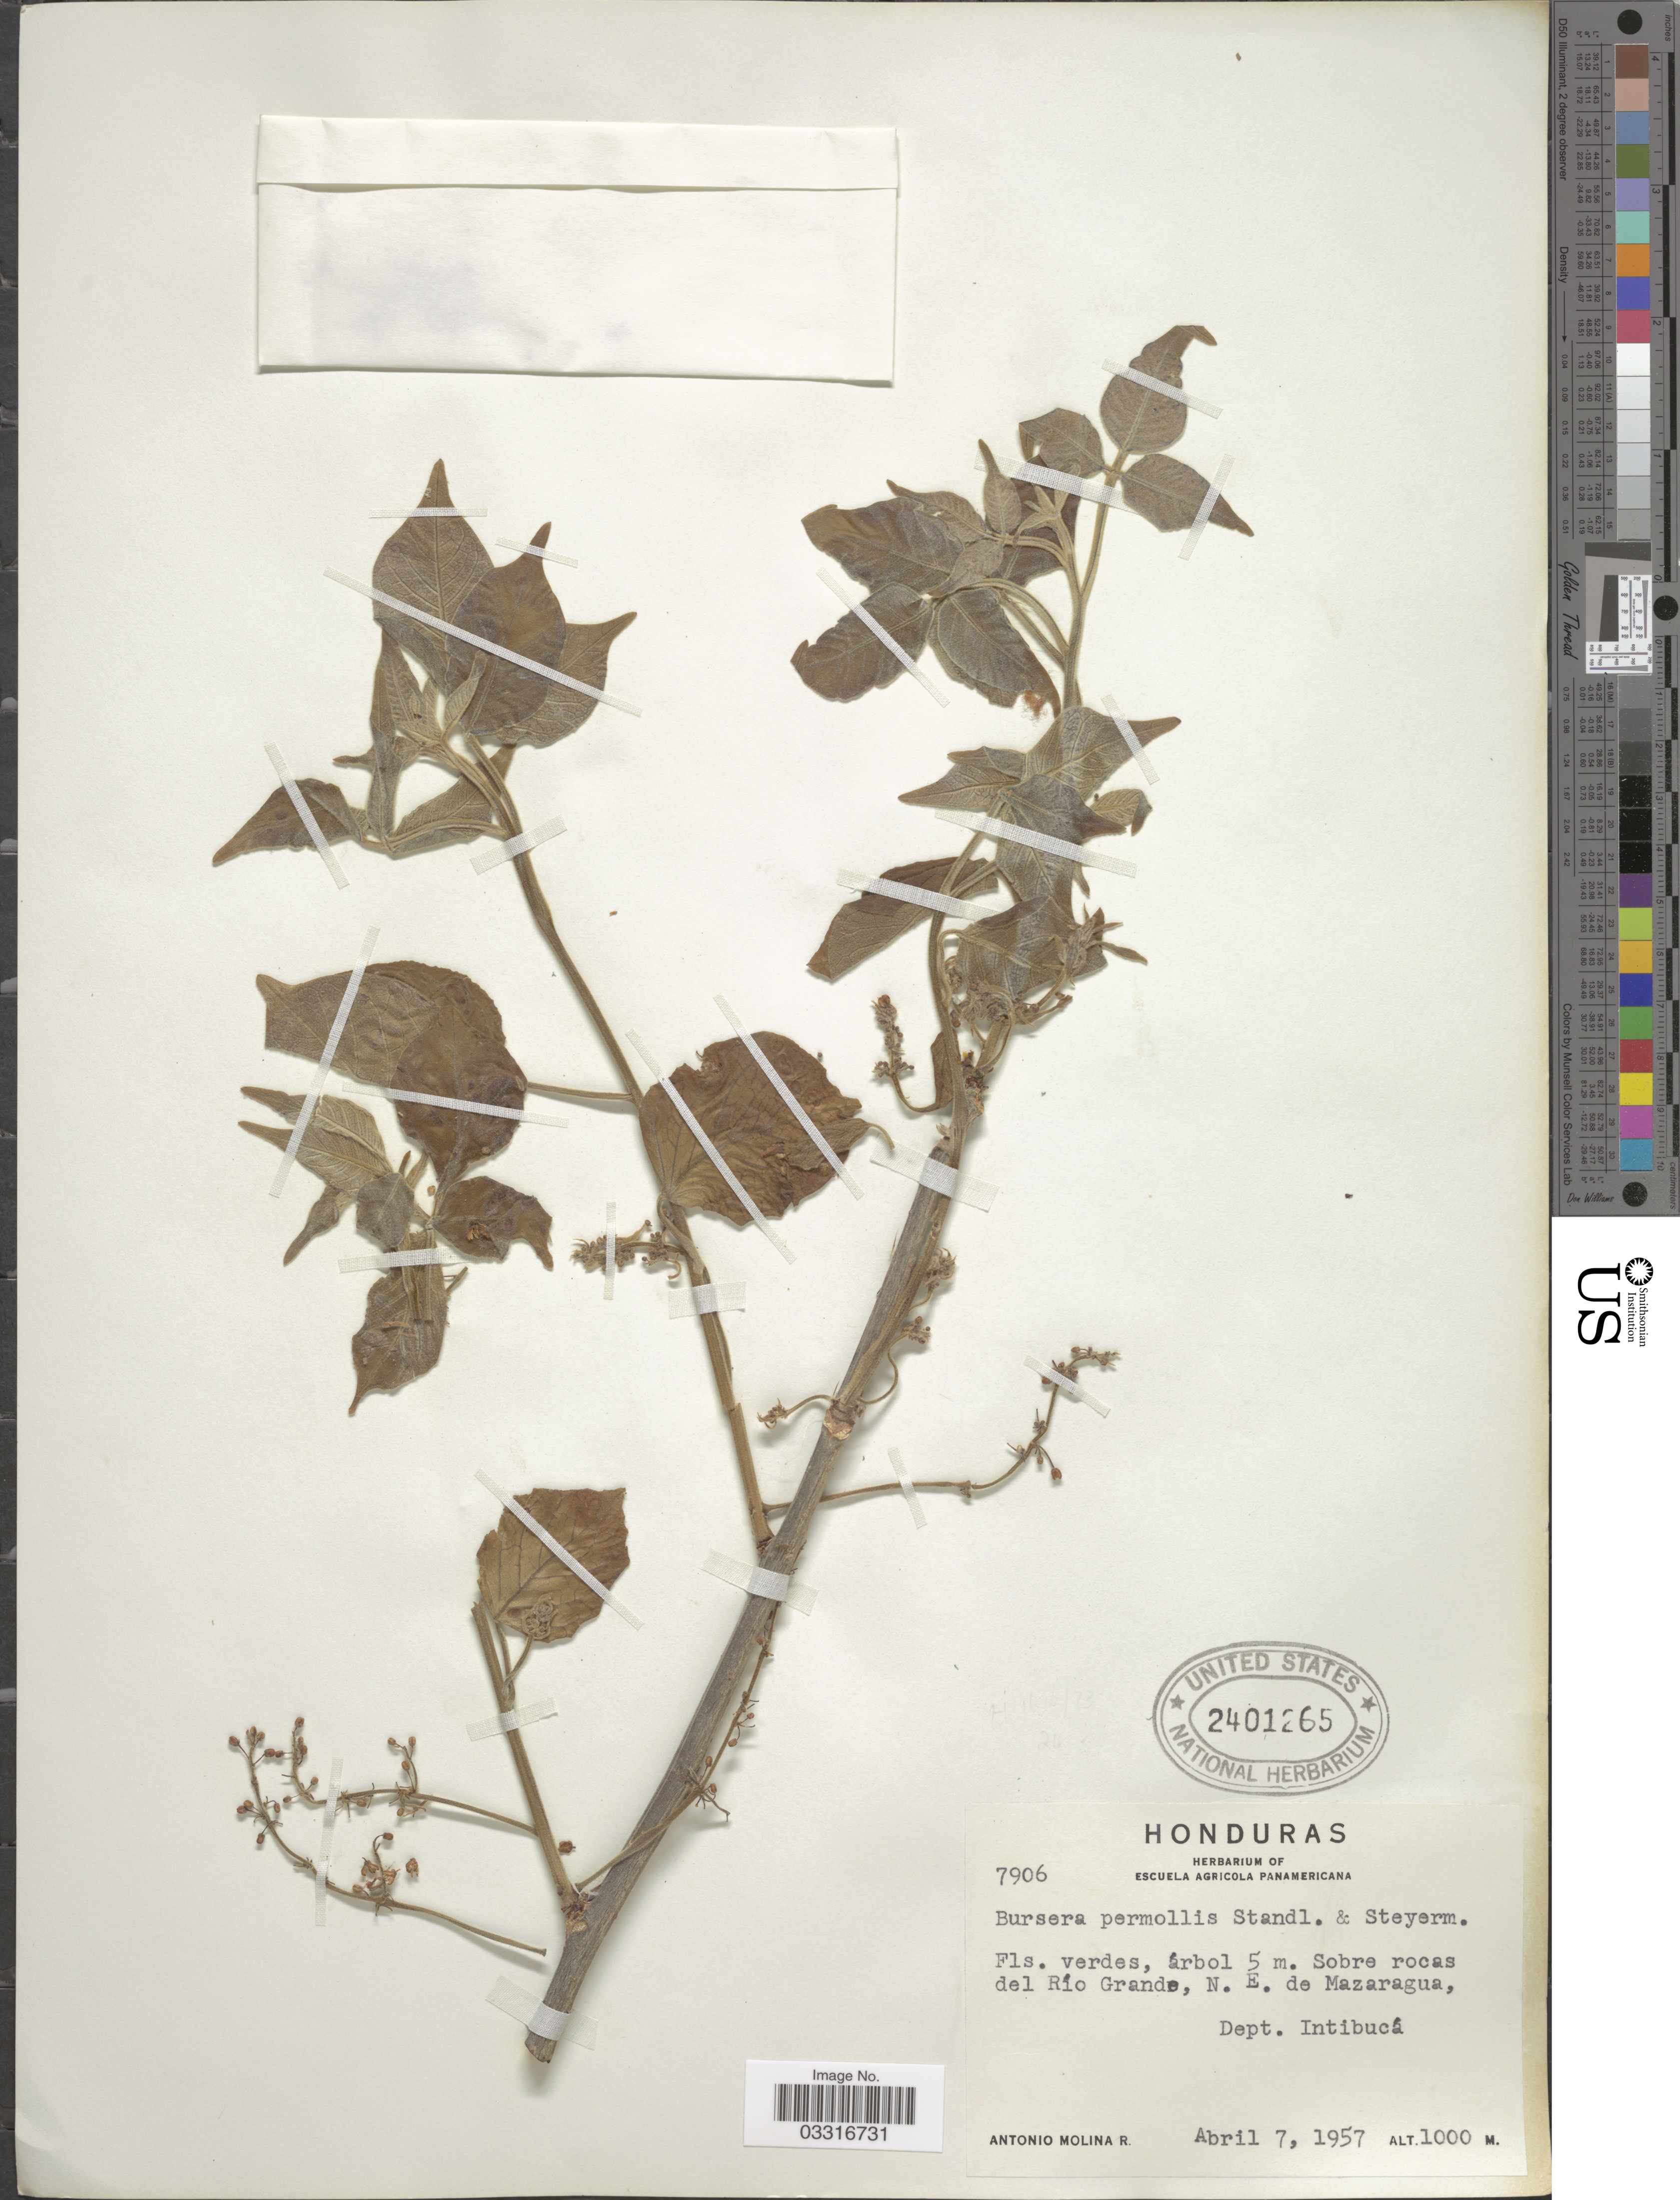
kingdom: Plantae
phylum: Tracheophyta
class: Magnoliopsida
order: Sapindales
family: Burseraceae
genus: Bursera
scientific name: Bursera permollis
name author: Standl. & Steyerm.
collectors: A. Molina R.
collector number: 7906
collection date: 1957-04-07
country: Honduras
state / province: Intibuca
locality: Sobre rocas del Río Grande, N.E. de Mazaragua, Dept. Intibucá.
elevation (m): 1000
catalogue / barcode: US 241265